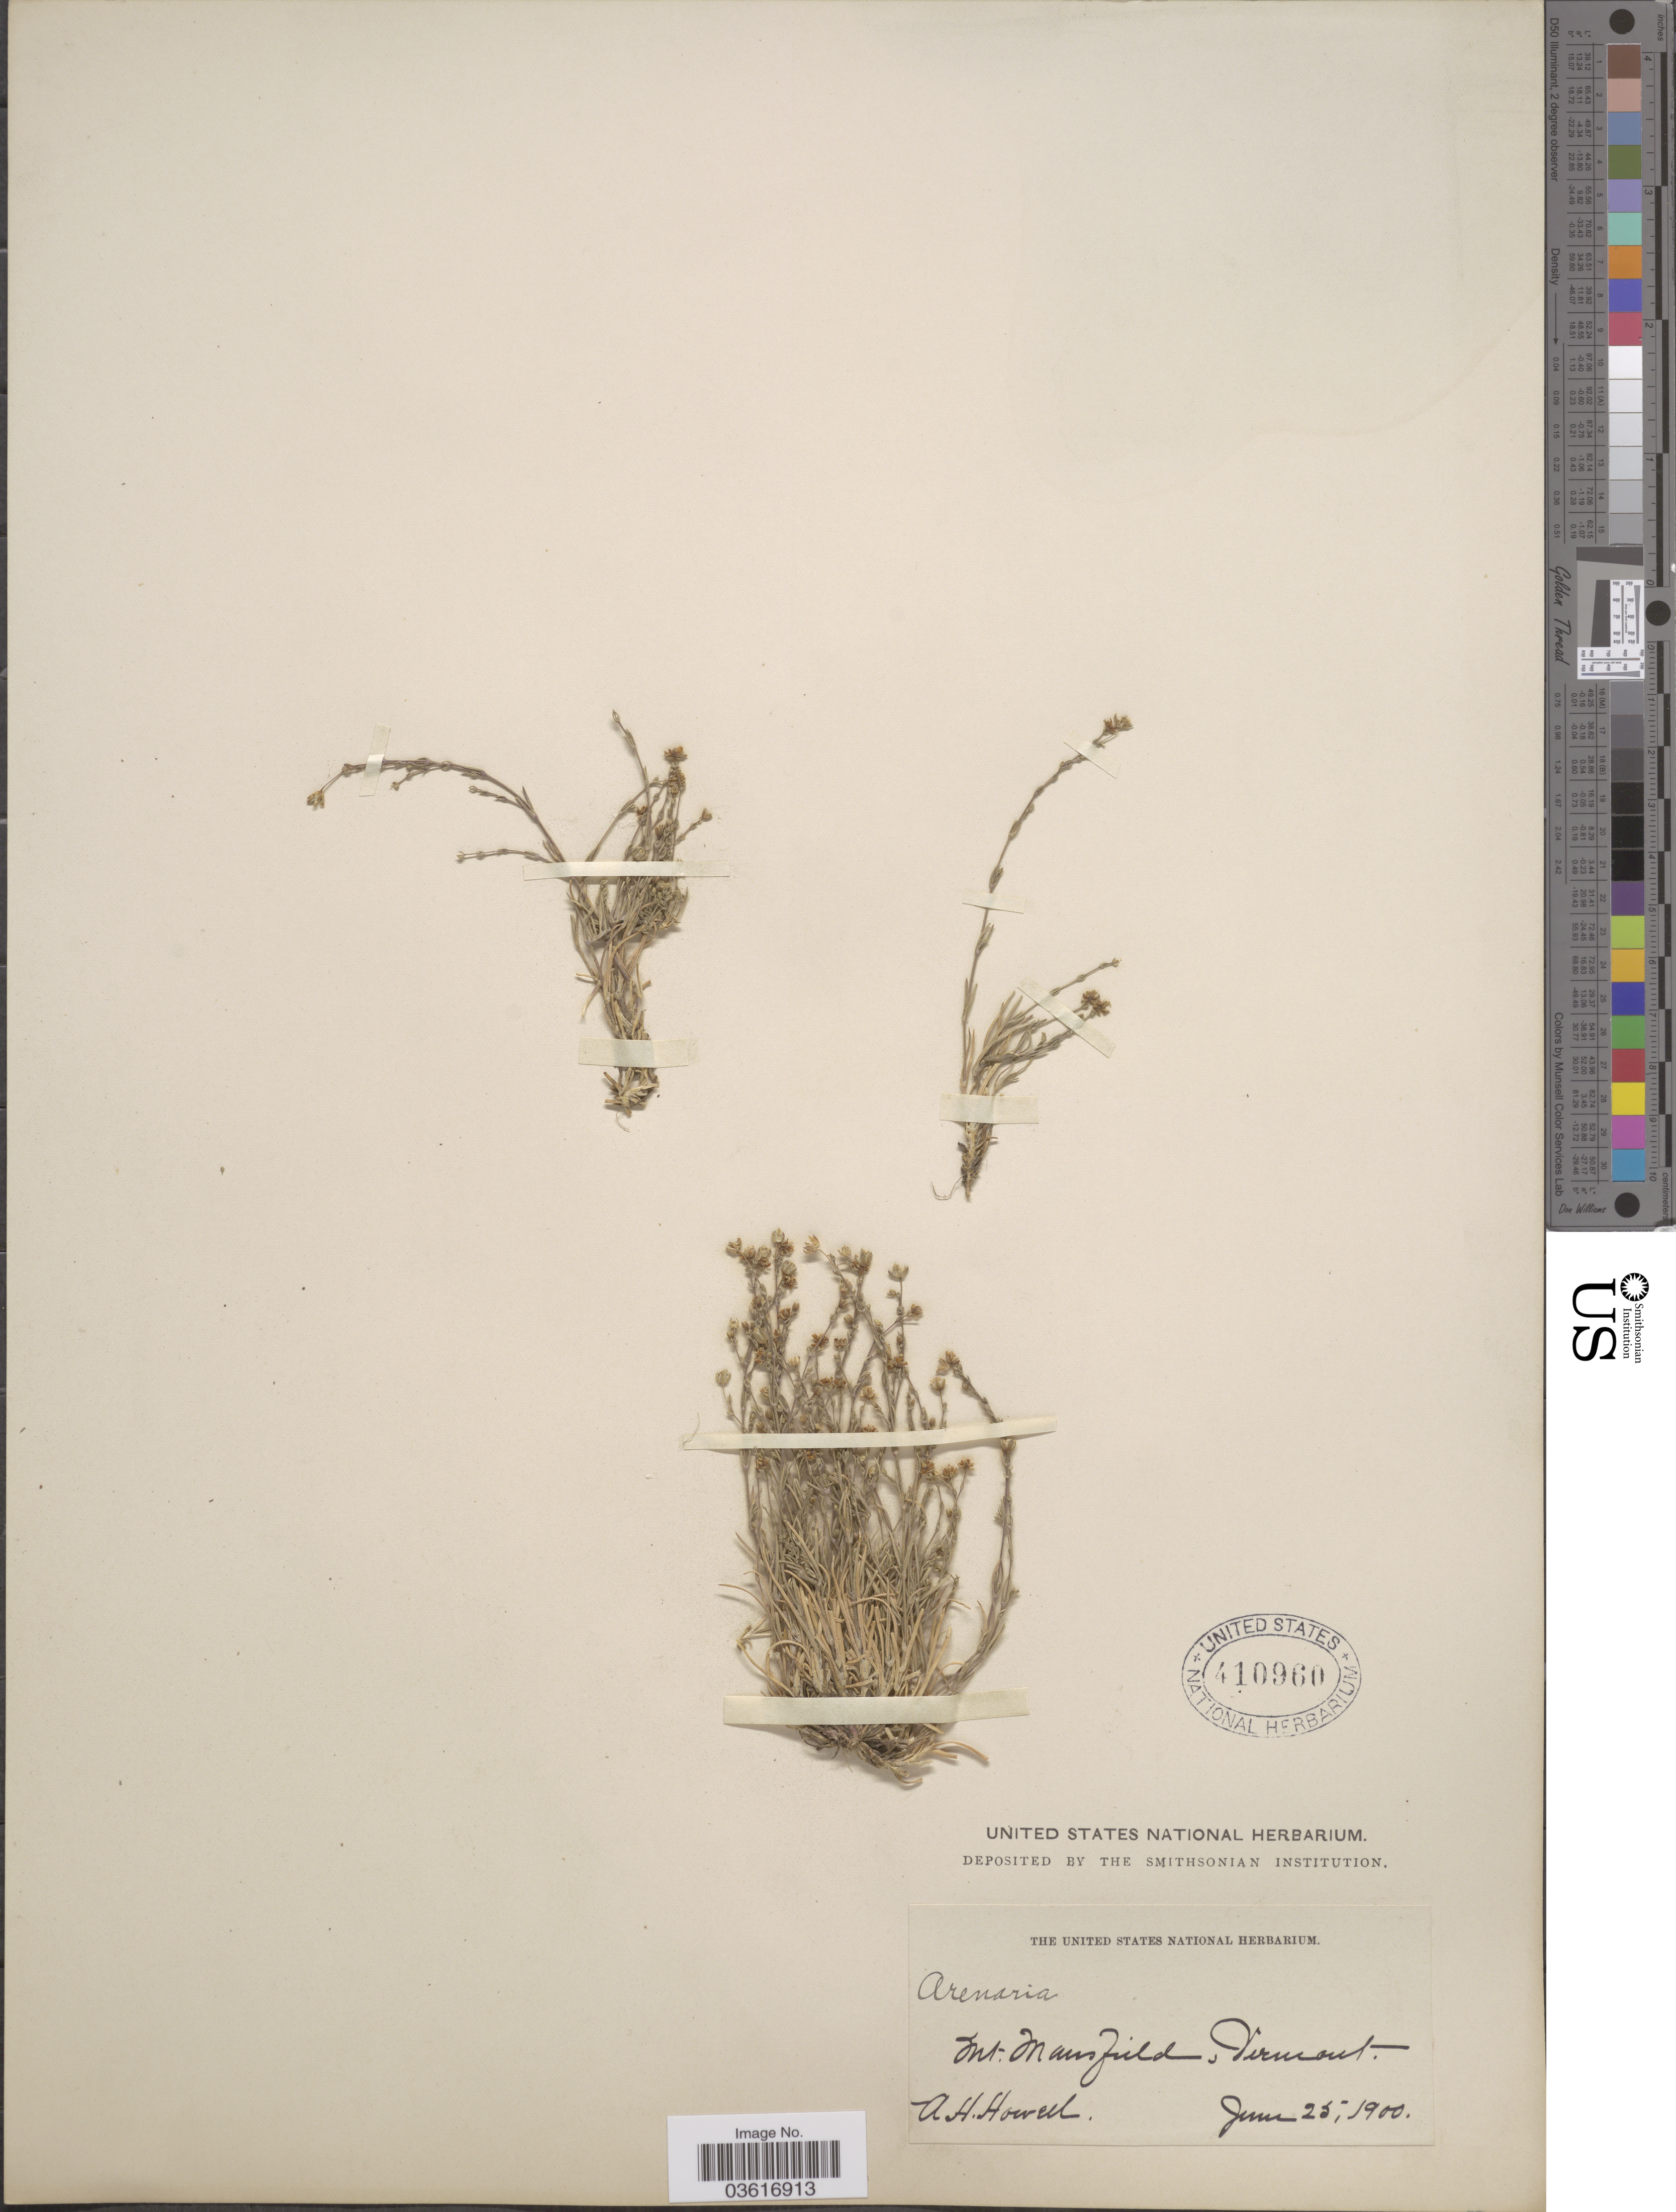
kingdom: Plantae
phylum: Tracheophyta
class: Magnoliopsida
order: Caryophyllales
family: Caryophyllaceae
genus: Minuartia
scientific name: Minuartia sp.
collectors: A. Howell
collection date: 1900-06-25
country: United States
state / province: Vermont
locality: Mt. Mansfield.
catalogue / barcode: US 410960